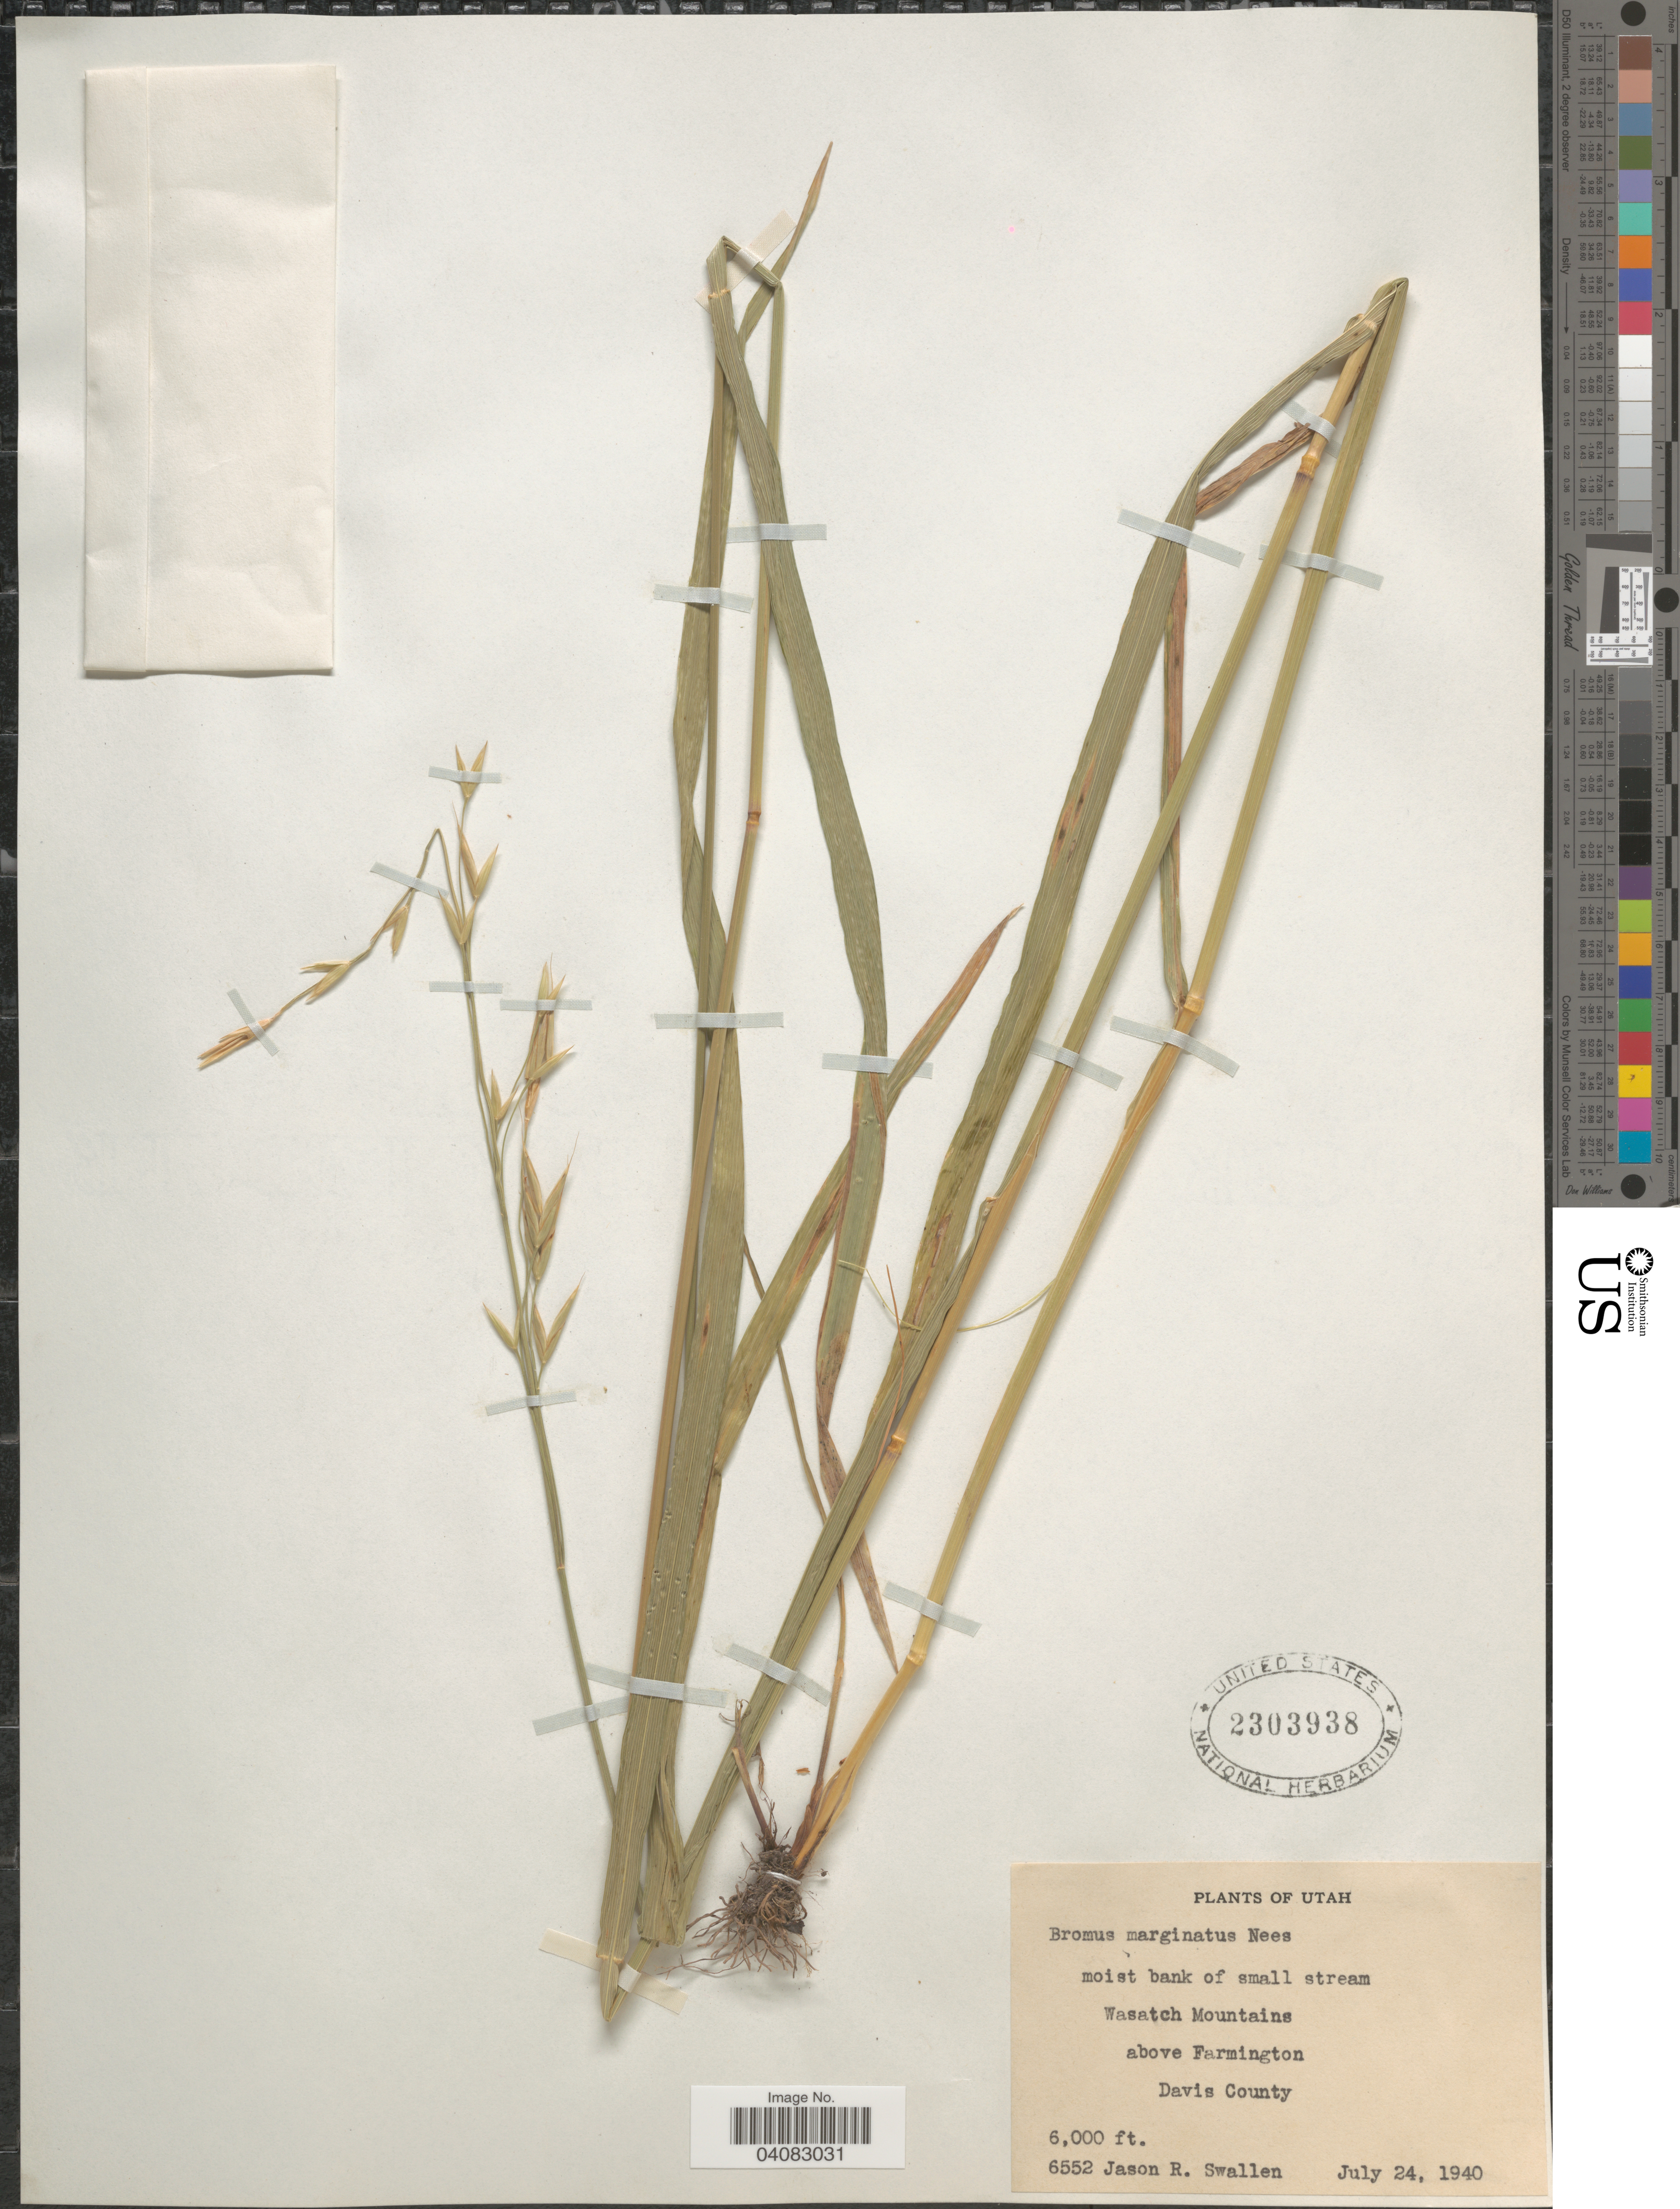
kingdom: Plantae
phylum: Tracheophyta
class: Liliopsida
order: Poales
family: Poaceae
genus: Bromus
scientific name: Bromus marginatus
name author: Nees ex Steud.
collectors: J. R. Swallen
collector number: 6552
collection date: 1940-07-24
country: United States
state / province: Utah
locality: Moist bank of small stream. Wasatch Mountains above Farmington Davis County.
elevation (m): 1829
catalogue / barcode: US 2303938